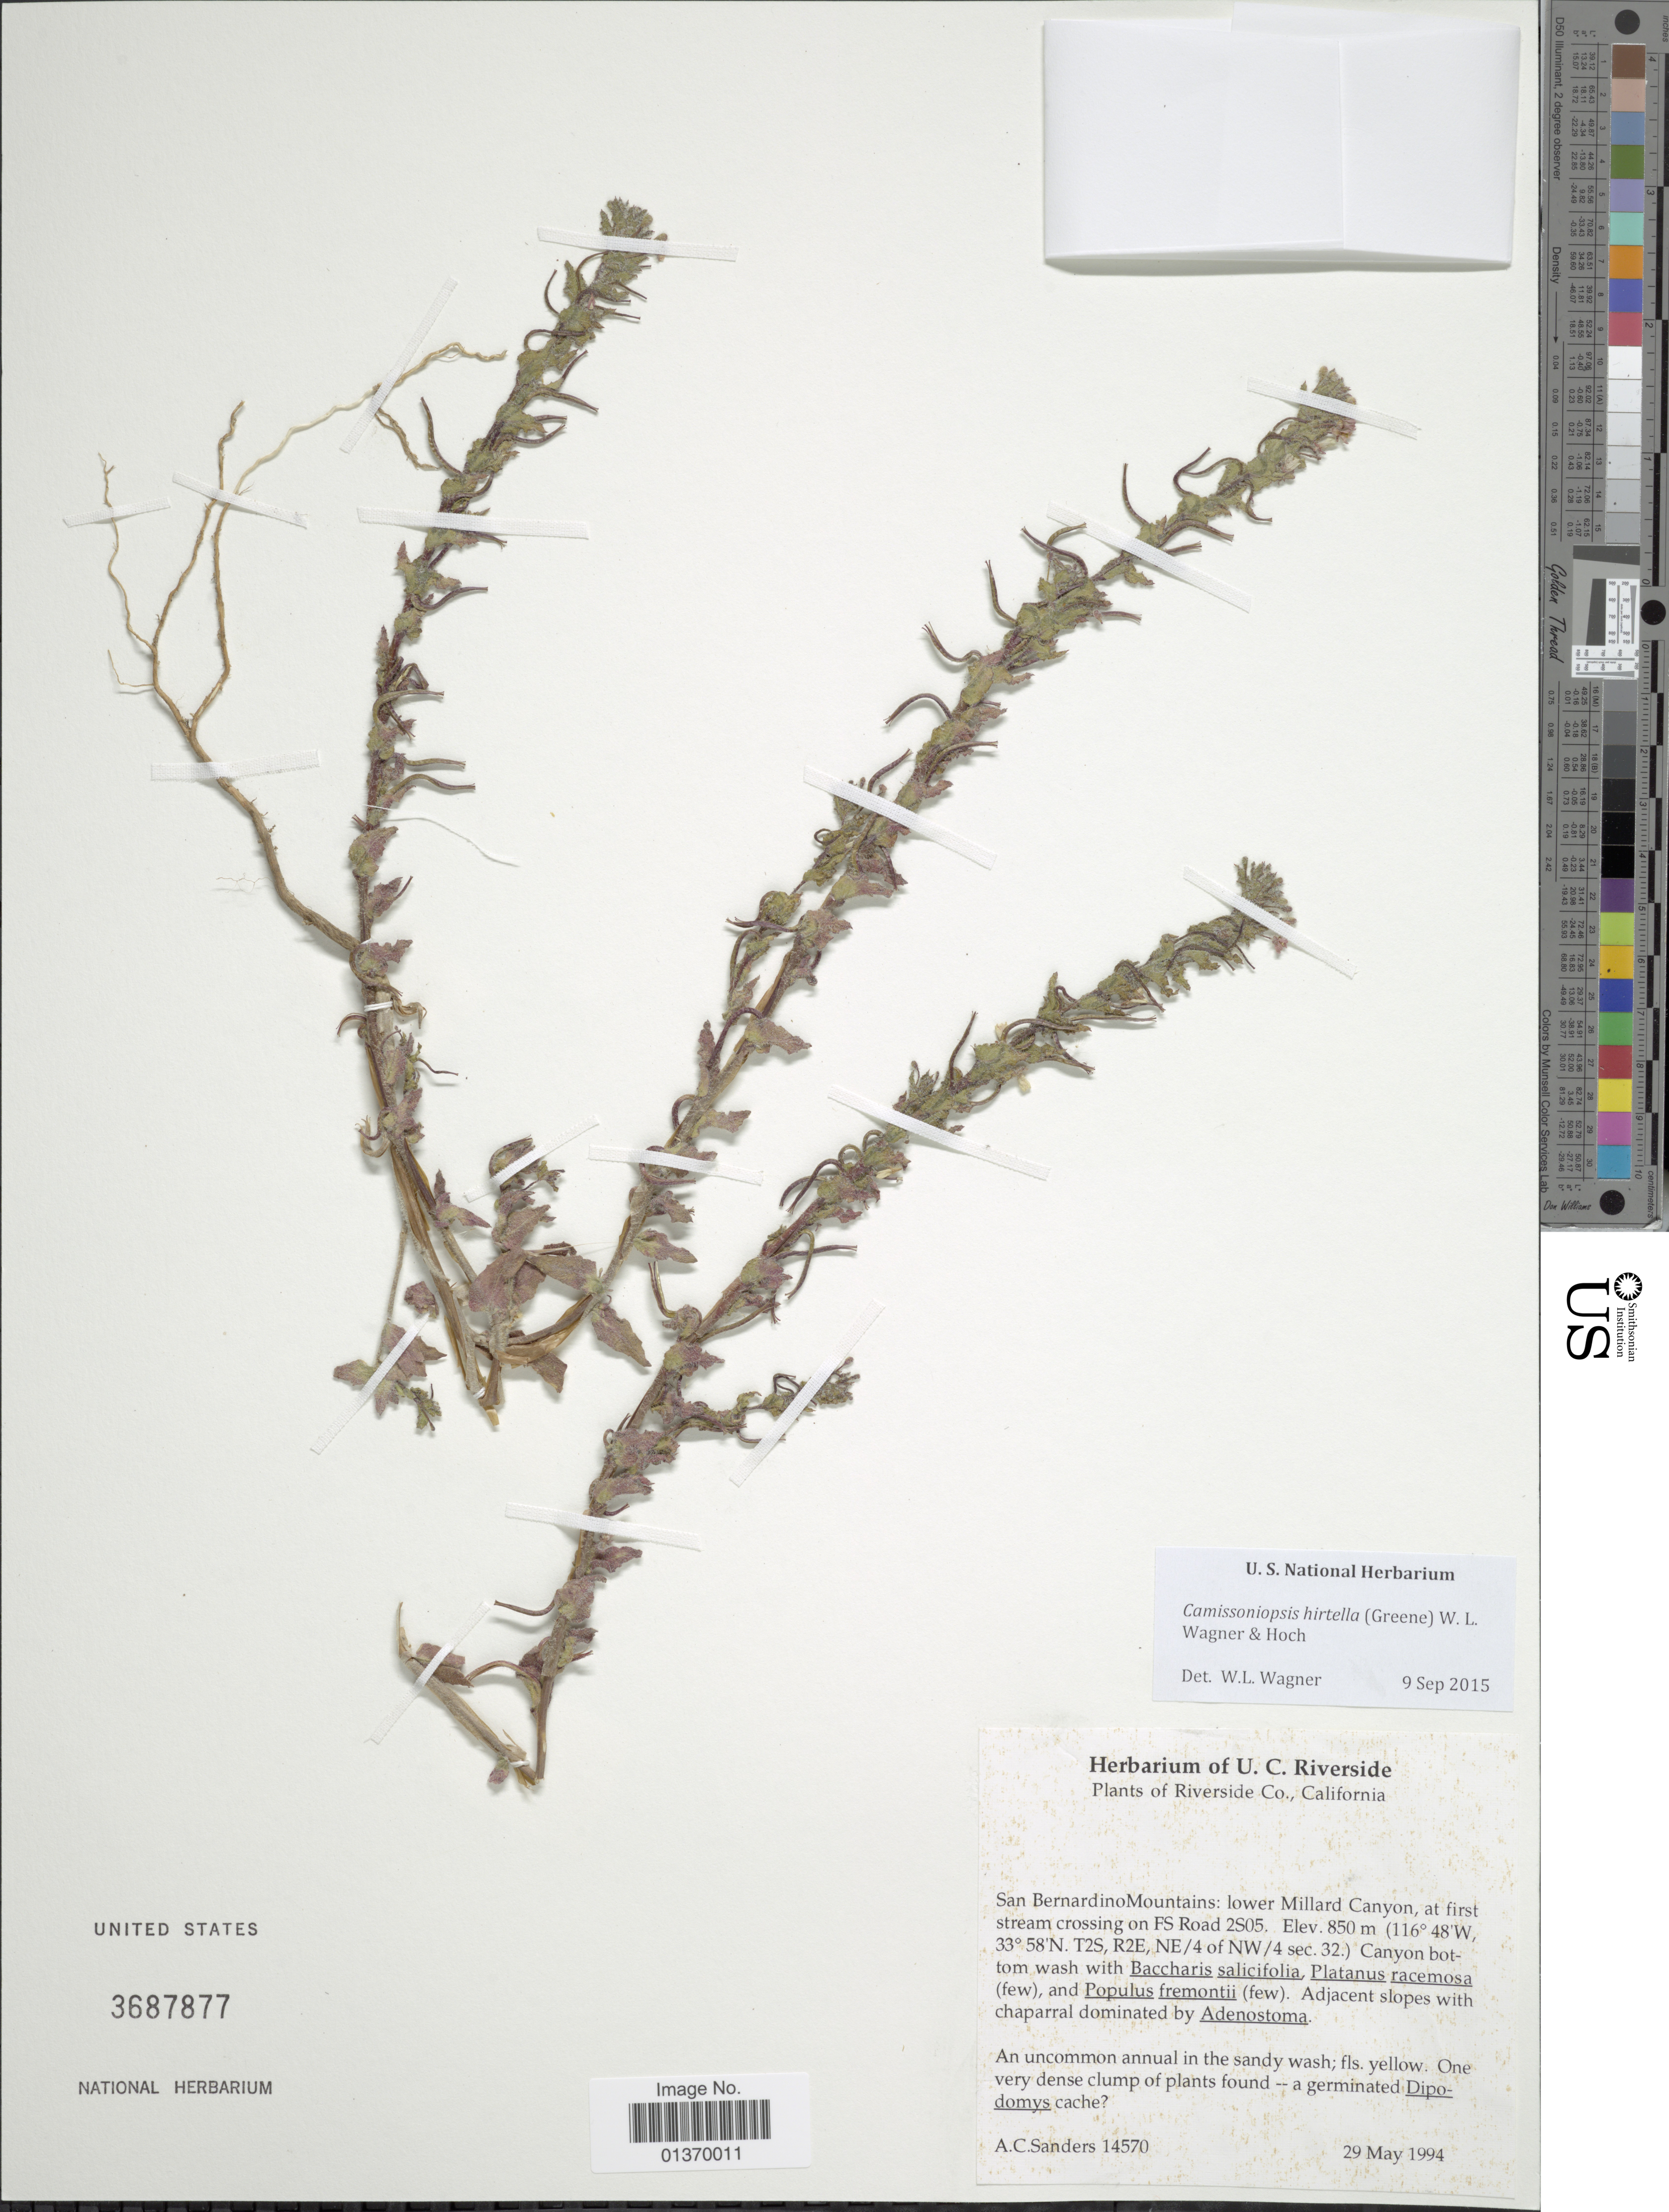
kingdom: Plantae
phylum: Tracheophyta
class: Magnoliopsida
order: Myrtales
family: Onagraceae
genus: Camissoniopsis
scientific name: Camissoniopsis hirtella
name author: (Greene) W.L. Wagner & Hoch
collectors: A. Sanders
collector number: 14570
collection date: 1994-05-29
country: United States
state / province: California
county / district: Riverside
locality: Riverside Co., San Bernardino Mounmtains: lower Millard Canyon, at first stream crossing on FS Road 2S05, T2S, R2E, NE/4 of NW/4 sec. 32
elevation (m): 850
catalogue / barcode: US 3687877